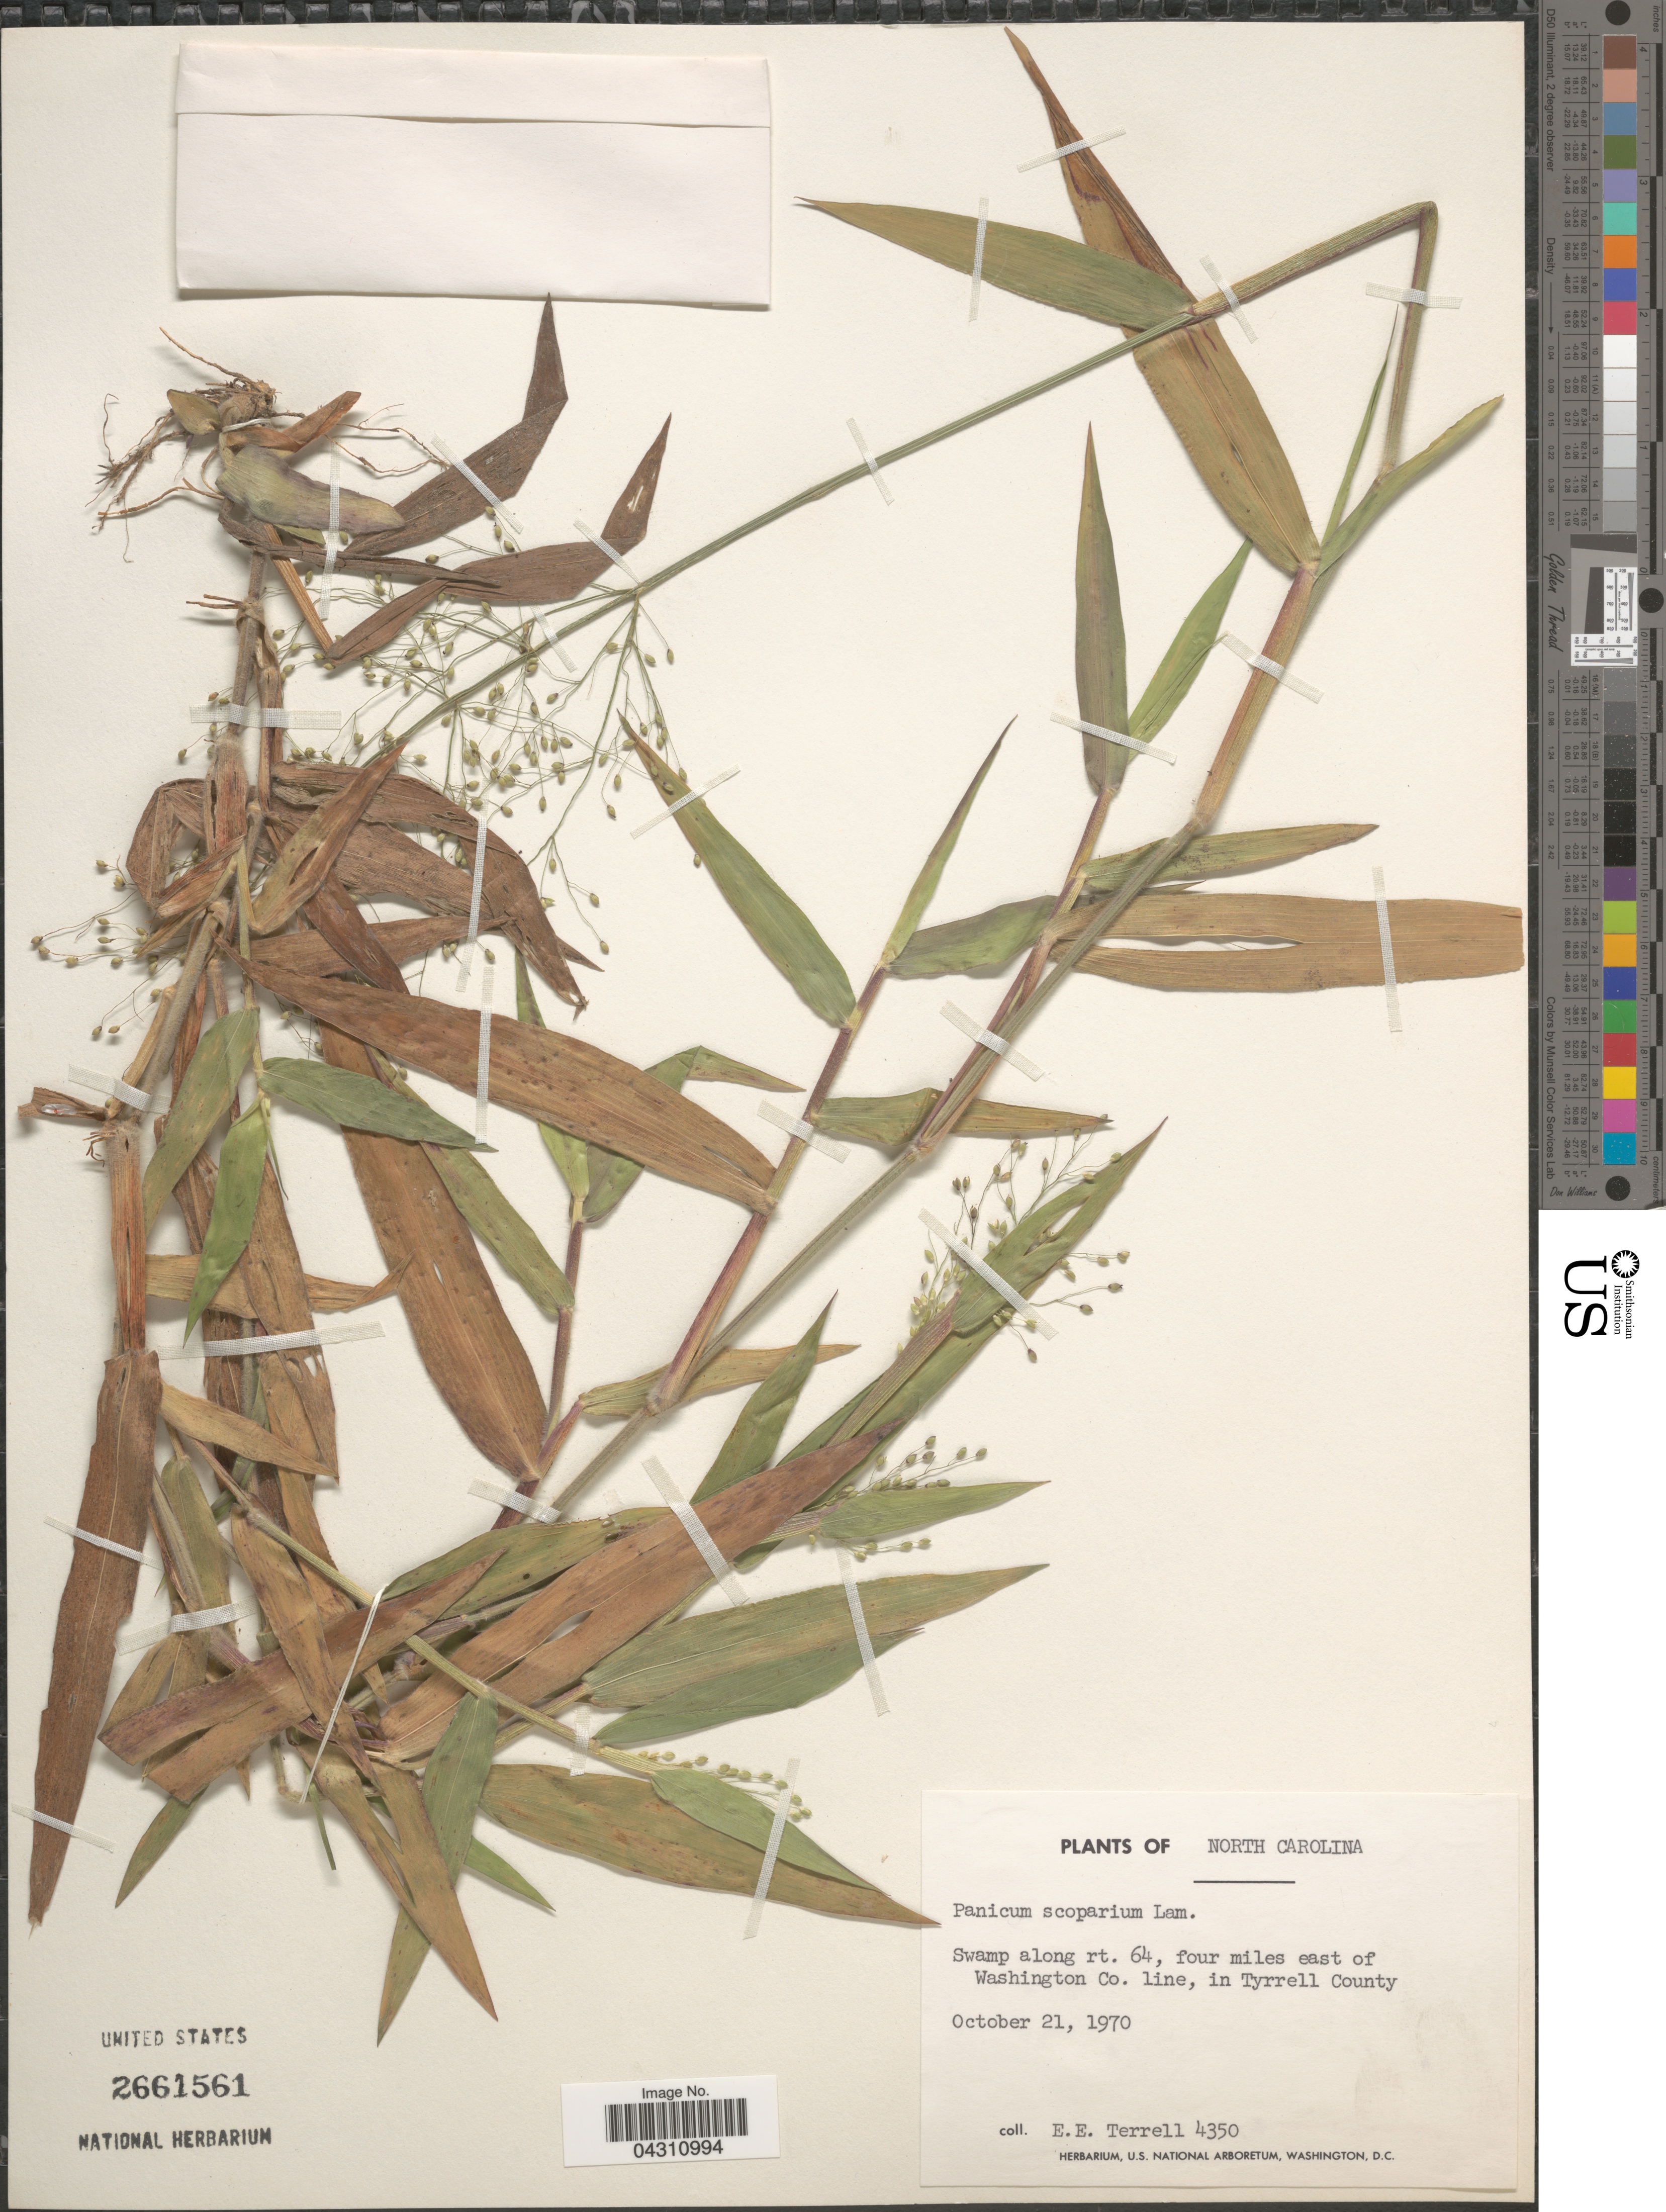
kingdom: Plantae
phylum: Tracheophyta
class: Liliopsida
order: Poales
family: Poaceae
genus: Dichanthelium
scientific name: Dichanthelium scoparium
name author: (Lam.) Gould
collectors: E. E. Terrell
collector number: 4350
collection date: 1970-10-21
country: United States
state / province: North Carolina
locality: Swamp along rt. 64, four miles east of Washington Co. line, in Tyrrell County.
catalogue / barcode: US 2661561